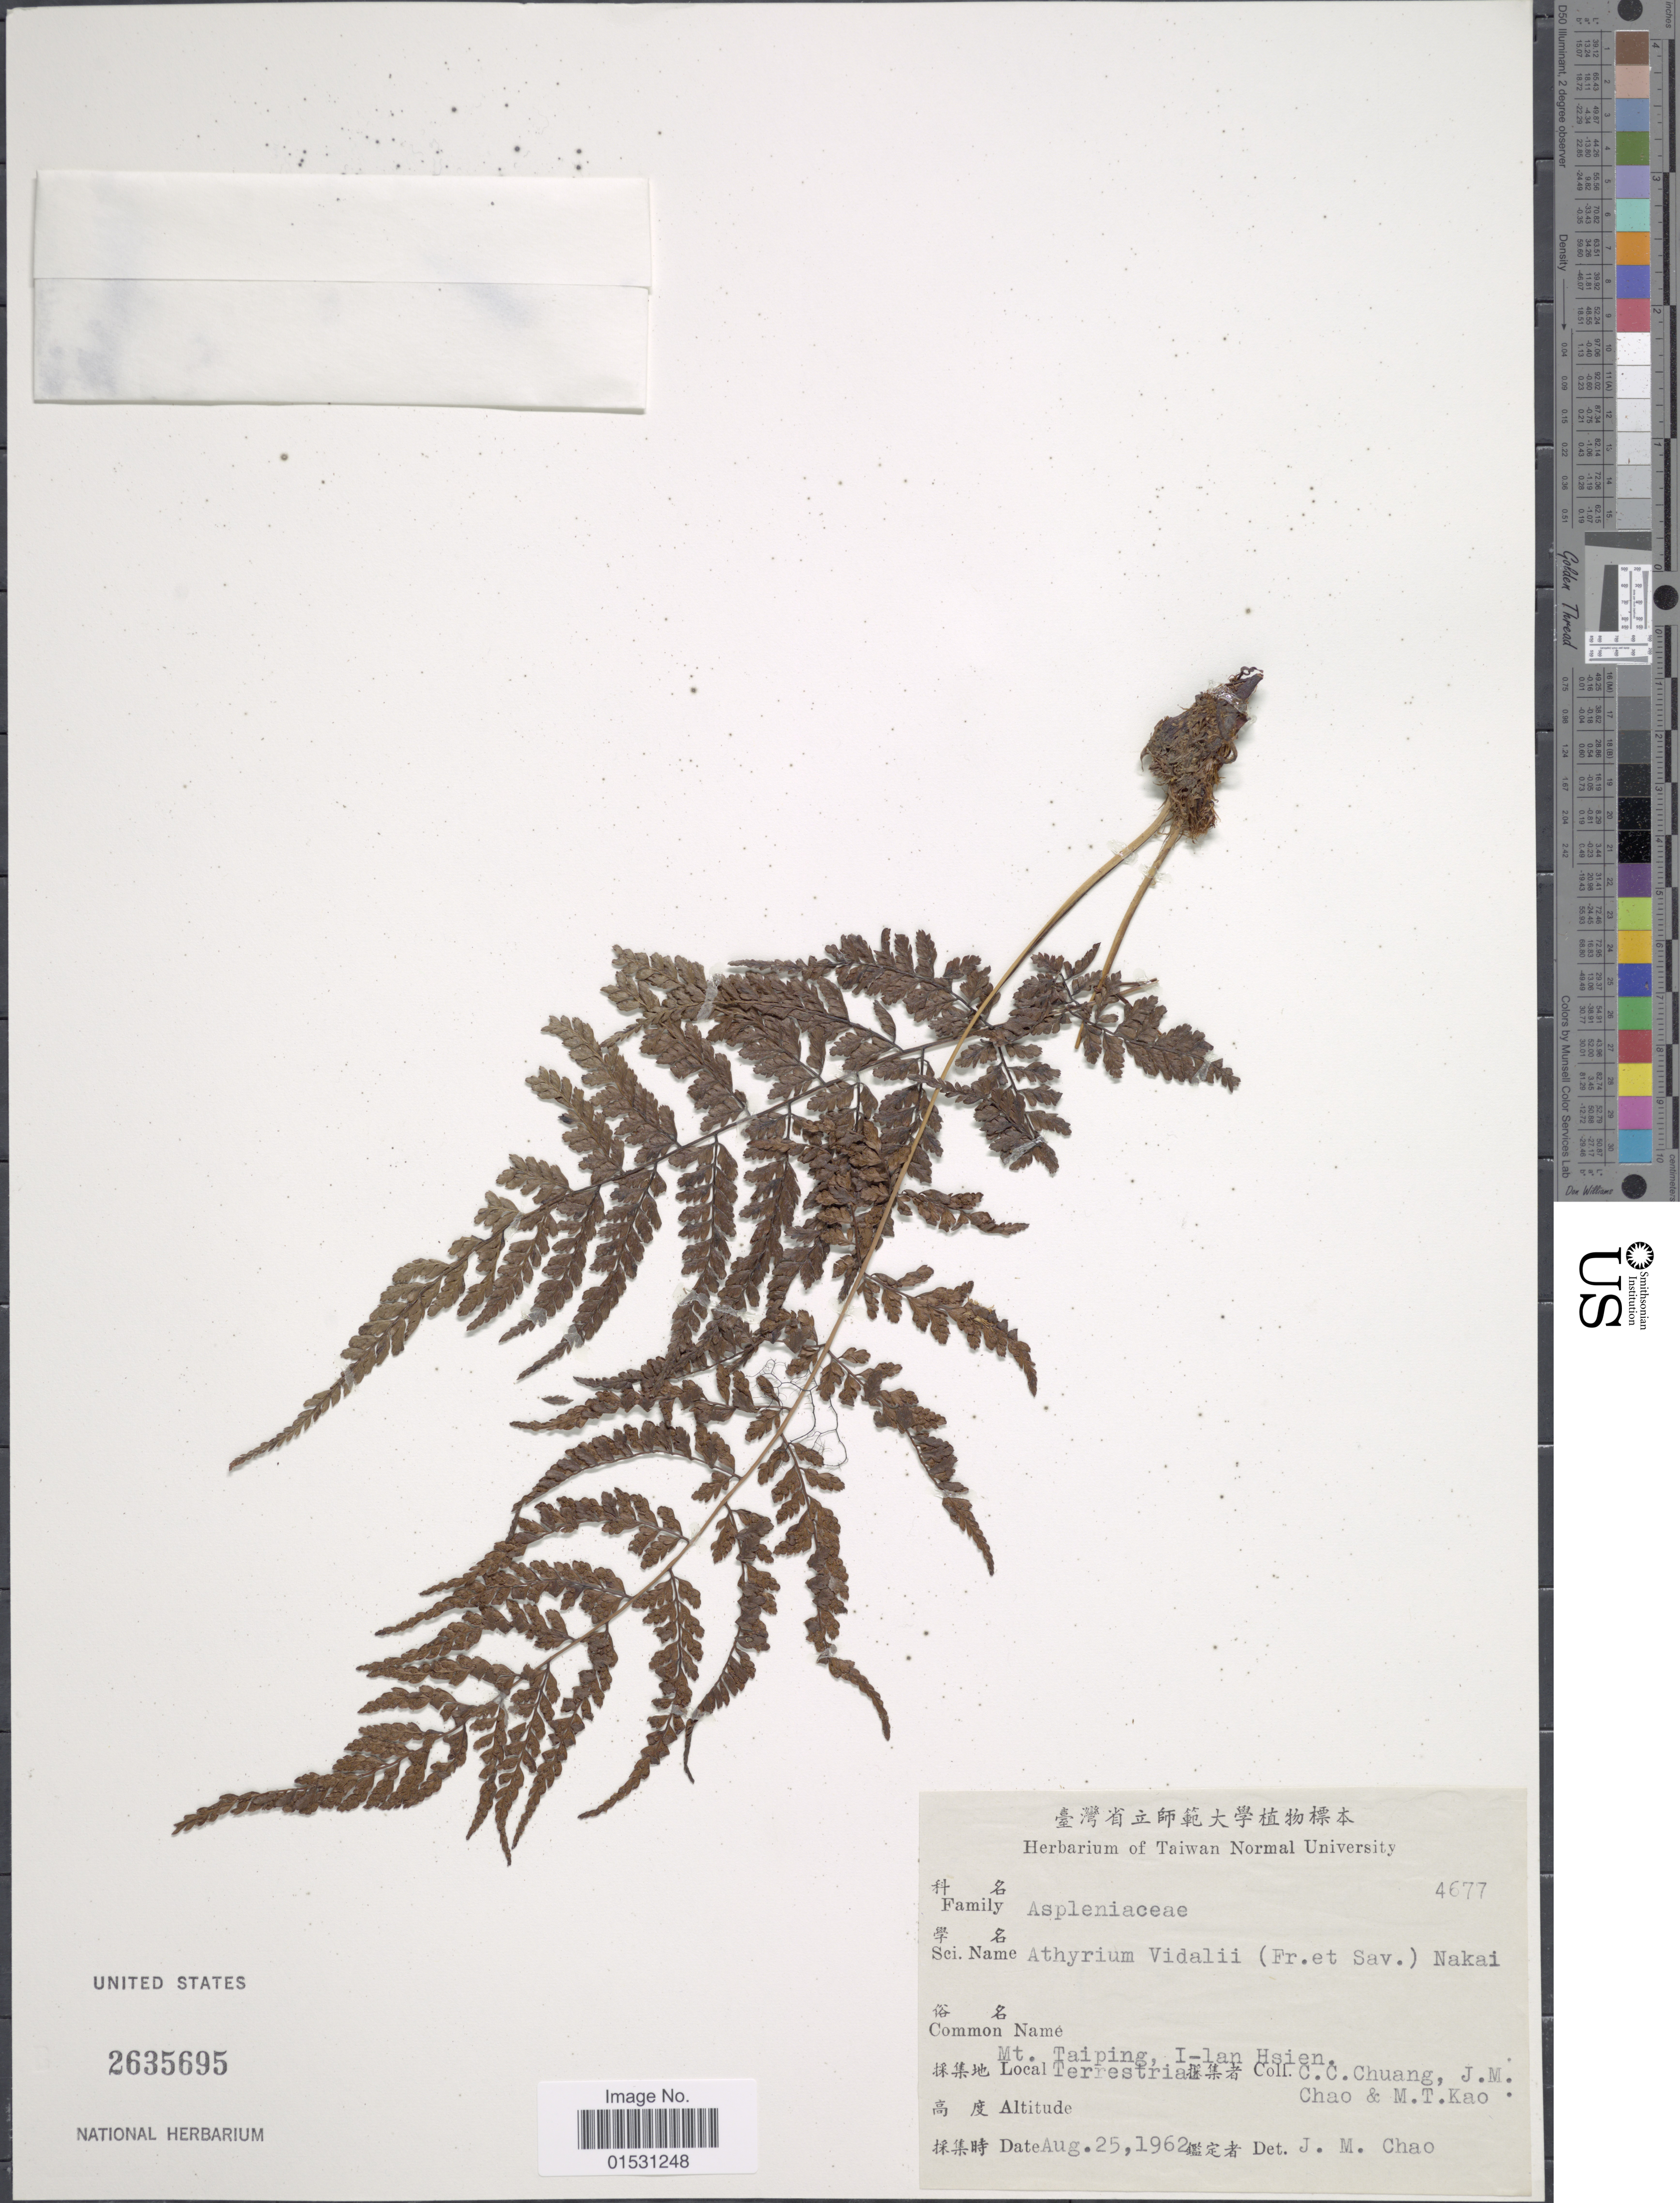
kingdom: Plantae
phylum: Tracheophyta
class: Polypodiopsida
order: Polypodiales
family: Athyriaceae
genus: Athyrium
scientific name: Athyrium vidalii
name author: (Franch. & Sav.) Nakai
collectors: C. C. Chuang, J. Chao & M. T. Kao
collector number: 4677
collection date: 1962-08-25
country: Taiwan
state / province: Ilan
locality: Mt. Taiping, I-lan Hsien.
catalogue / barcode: US 2635695